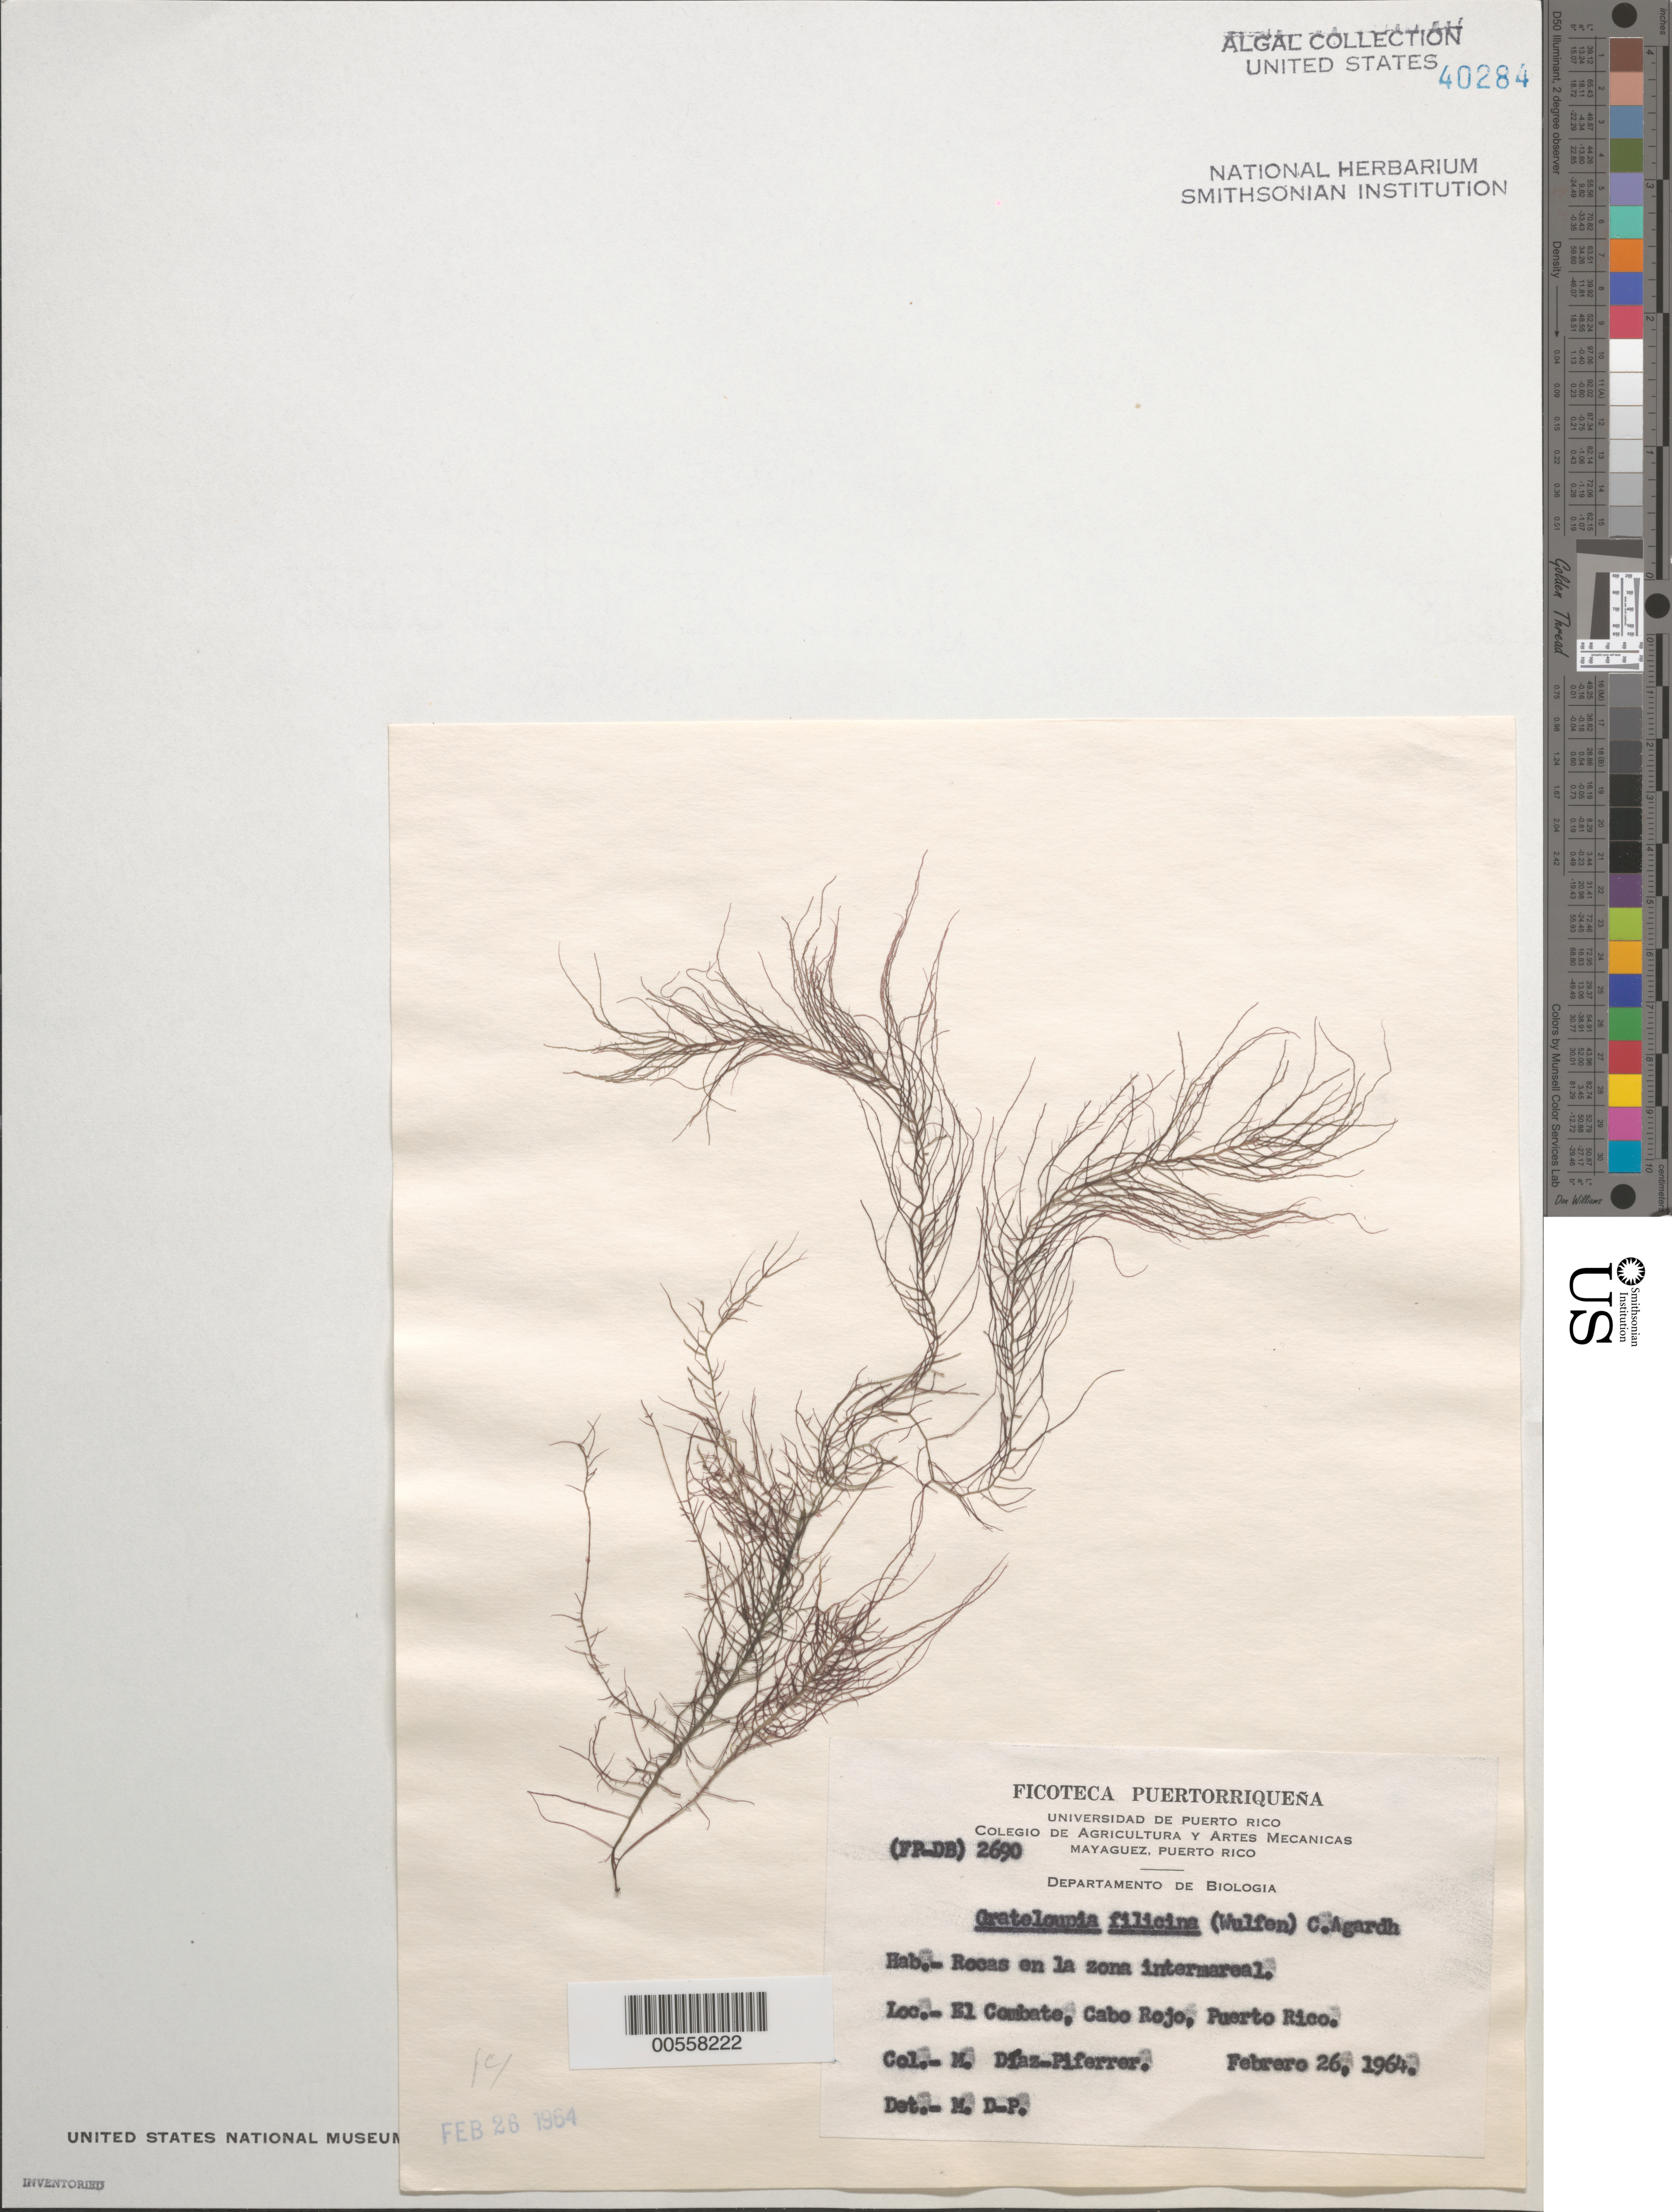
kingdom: Plantae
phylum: Rhodophyta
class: Florideophyceae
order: Halymeniales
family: Halymeniaceae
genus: Grateloupia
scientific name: Grateloupia filicina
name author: (J.V.Lamouroux) C. Agardh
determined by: Diaz-Piferrer, M.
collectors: M. Diaz-Piferrer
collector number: (fp-db) 2690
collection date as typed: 26 Feb 1964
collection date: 1964-02-26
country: Puerto Rico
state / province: Cabo Rojo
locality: El Combate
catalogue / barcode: US 40284